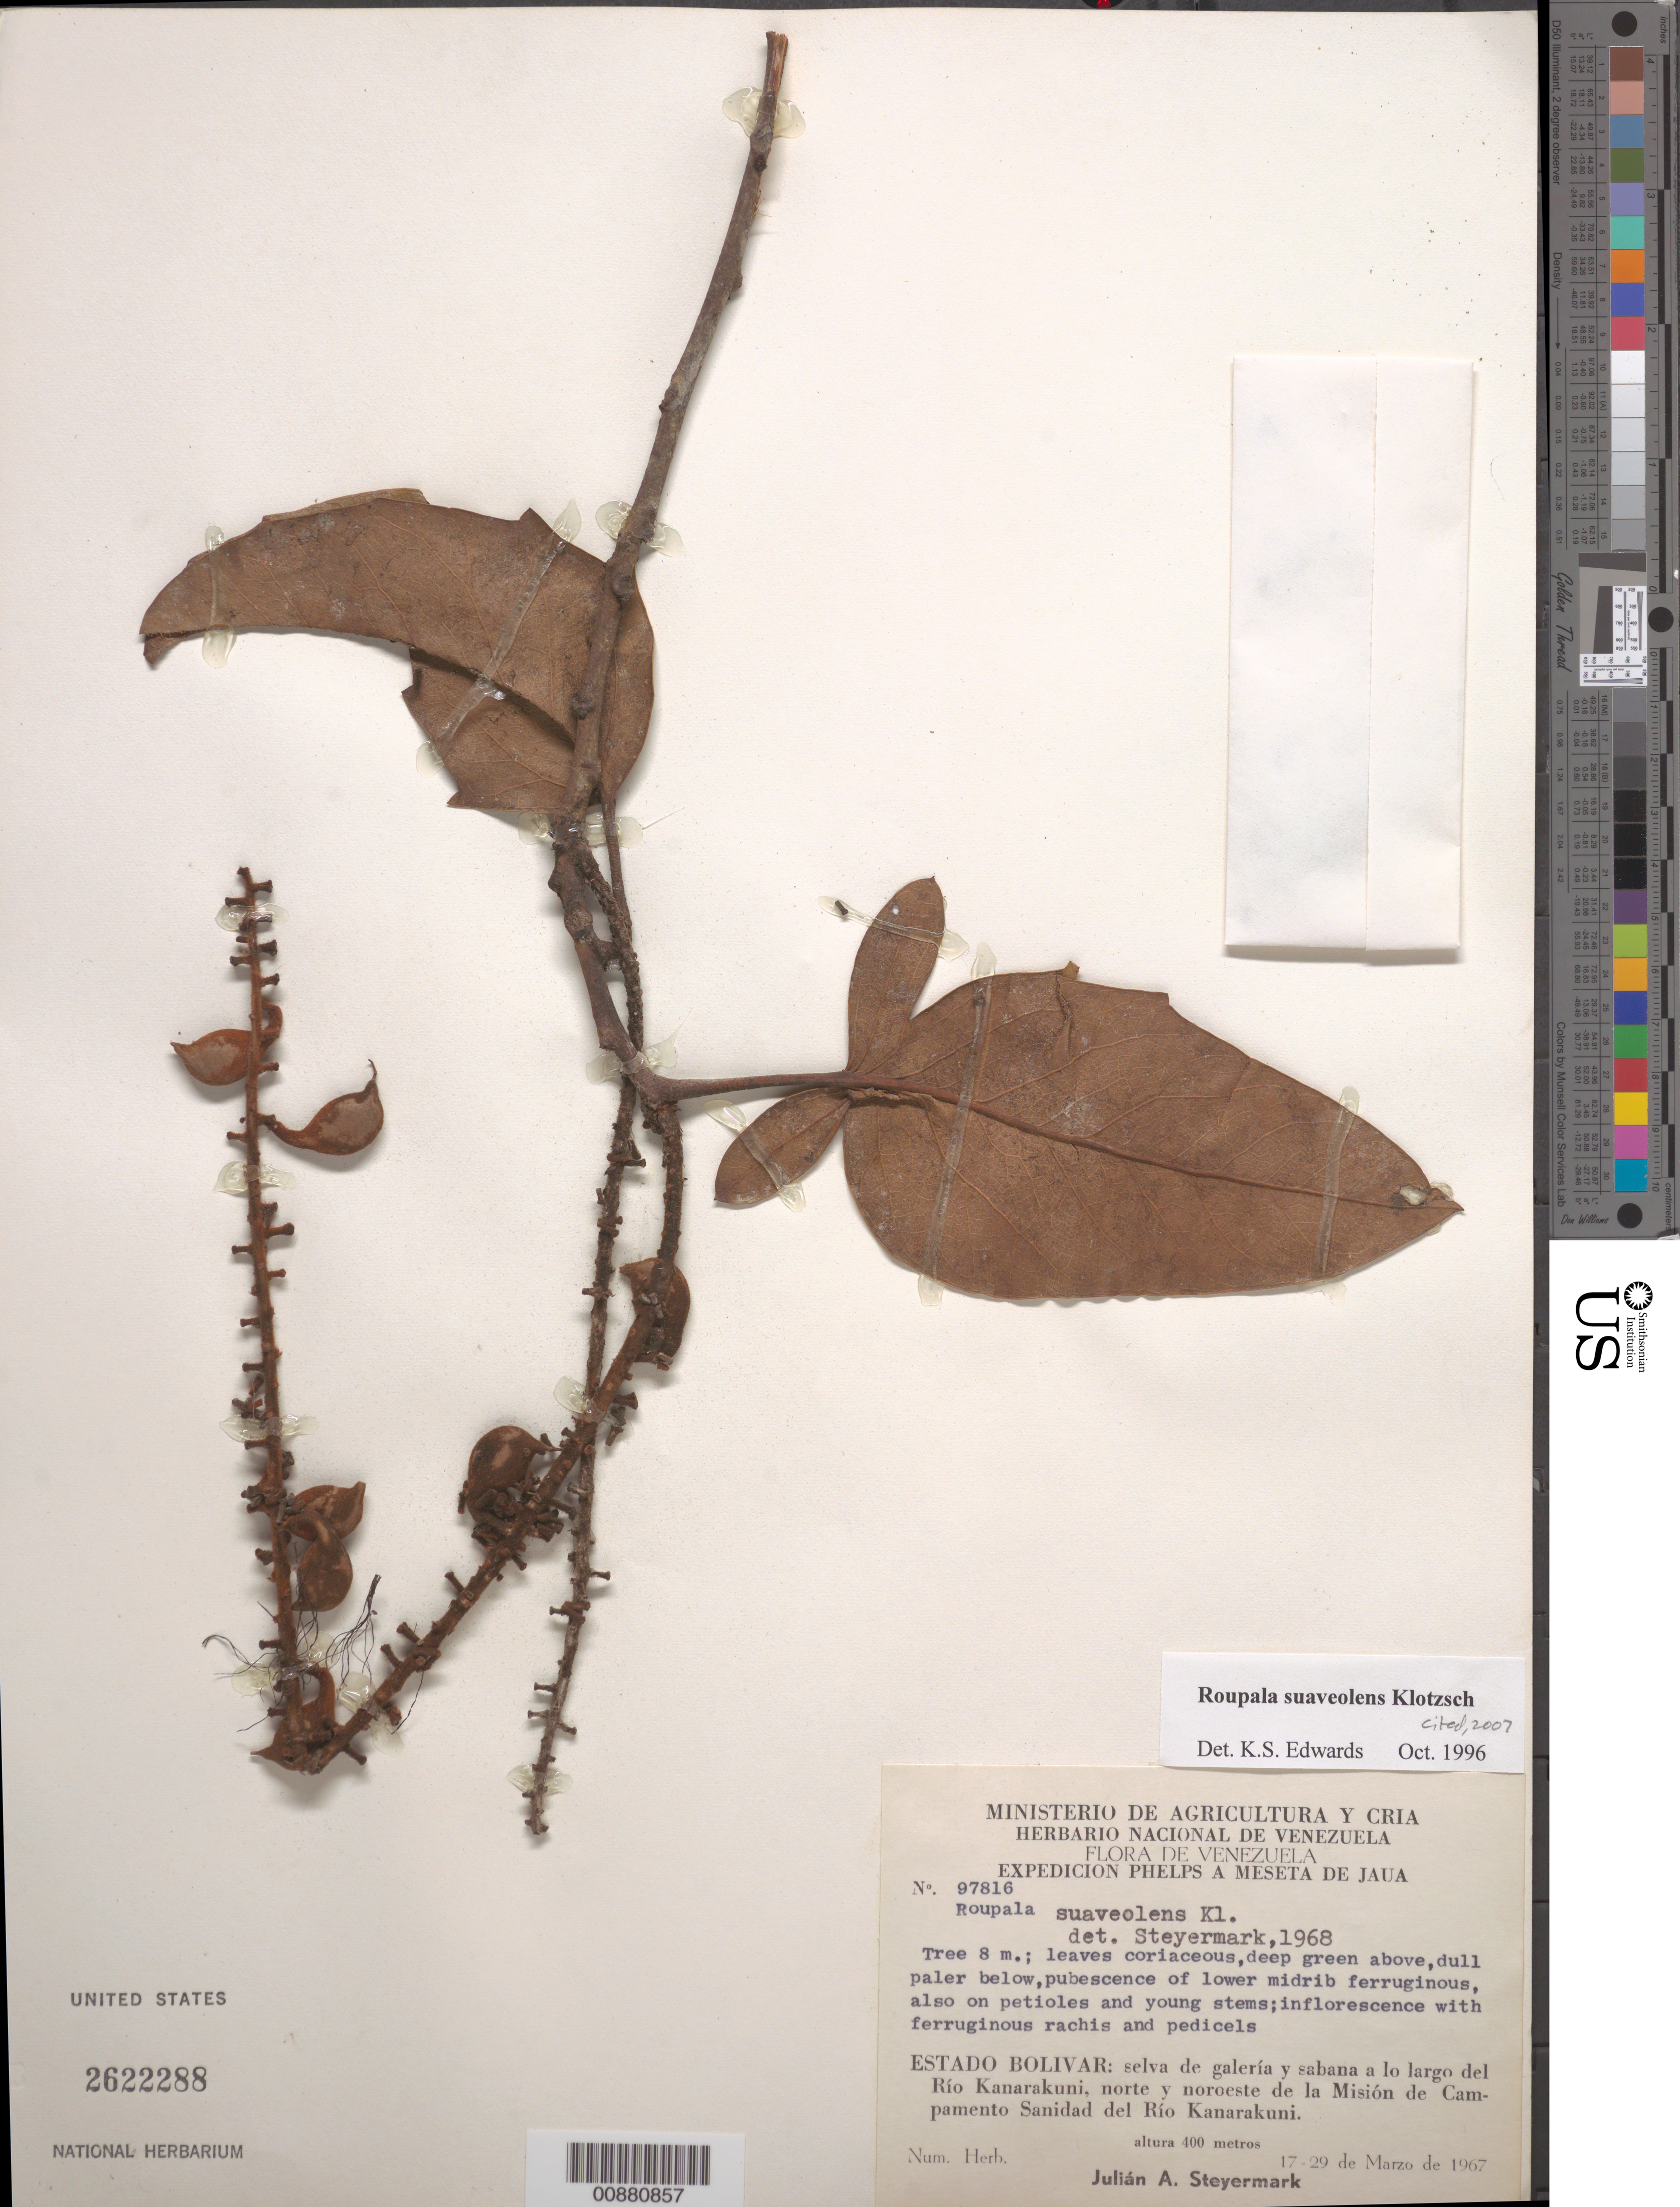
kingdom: Plantae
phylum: Tracheophyta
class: Magnoliopsida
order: Proteales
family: Proteaceae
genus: Roupala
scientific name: Roupala suaveolens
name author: Klotzsch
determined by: Edwards, K. S.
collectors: J. Steyermark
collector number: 97816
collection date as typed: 17-Mar-67 to 29-Mar-67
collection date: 1967-03-17/1967-03-29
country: Venezuela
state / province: Bolívar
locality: Río Kanarakuni, N and NW of Mision de Campamento Sanidad del Río Kanarakuni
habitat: Gallery forest and savanna along river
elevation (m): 400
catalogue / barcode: US 2622288